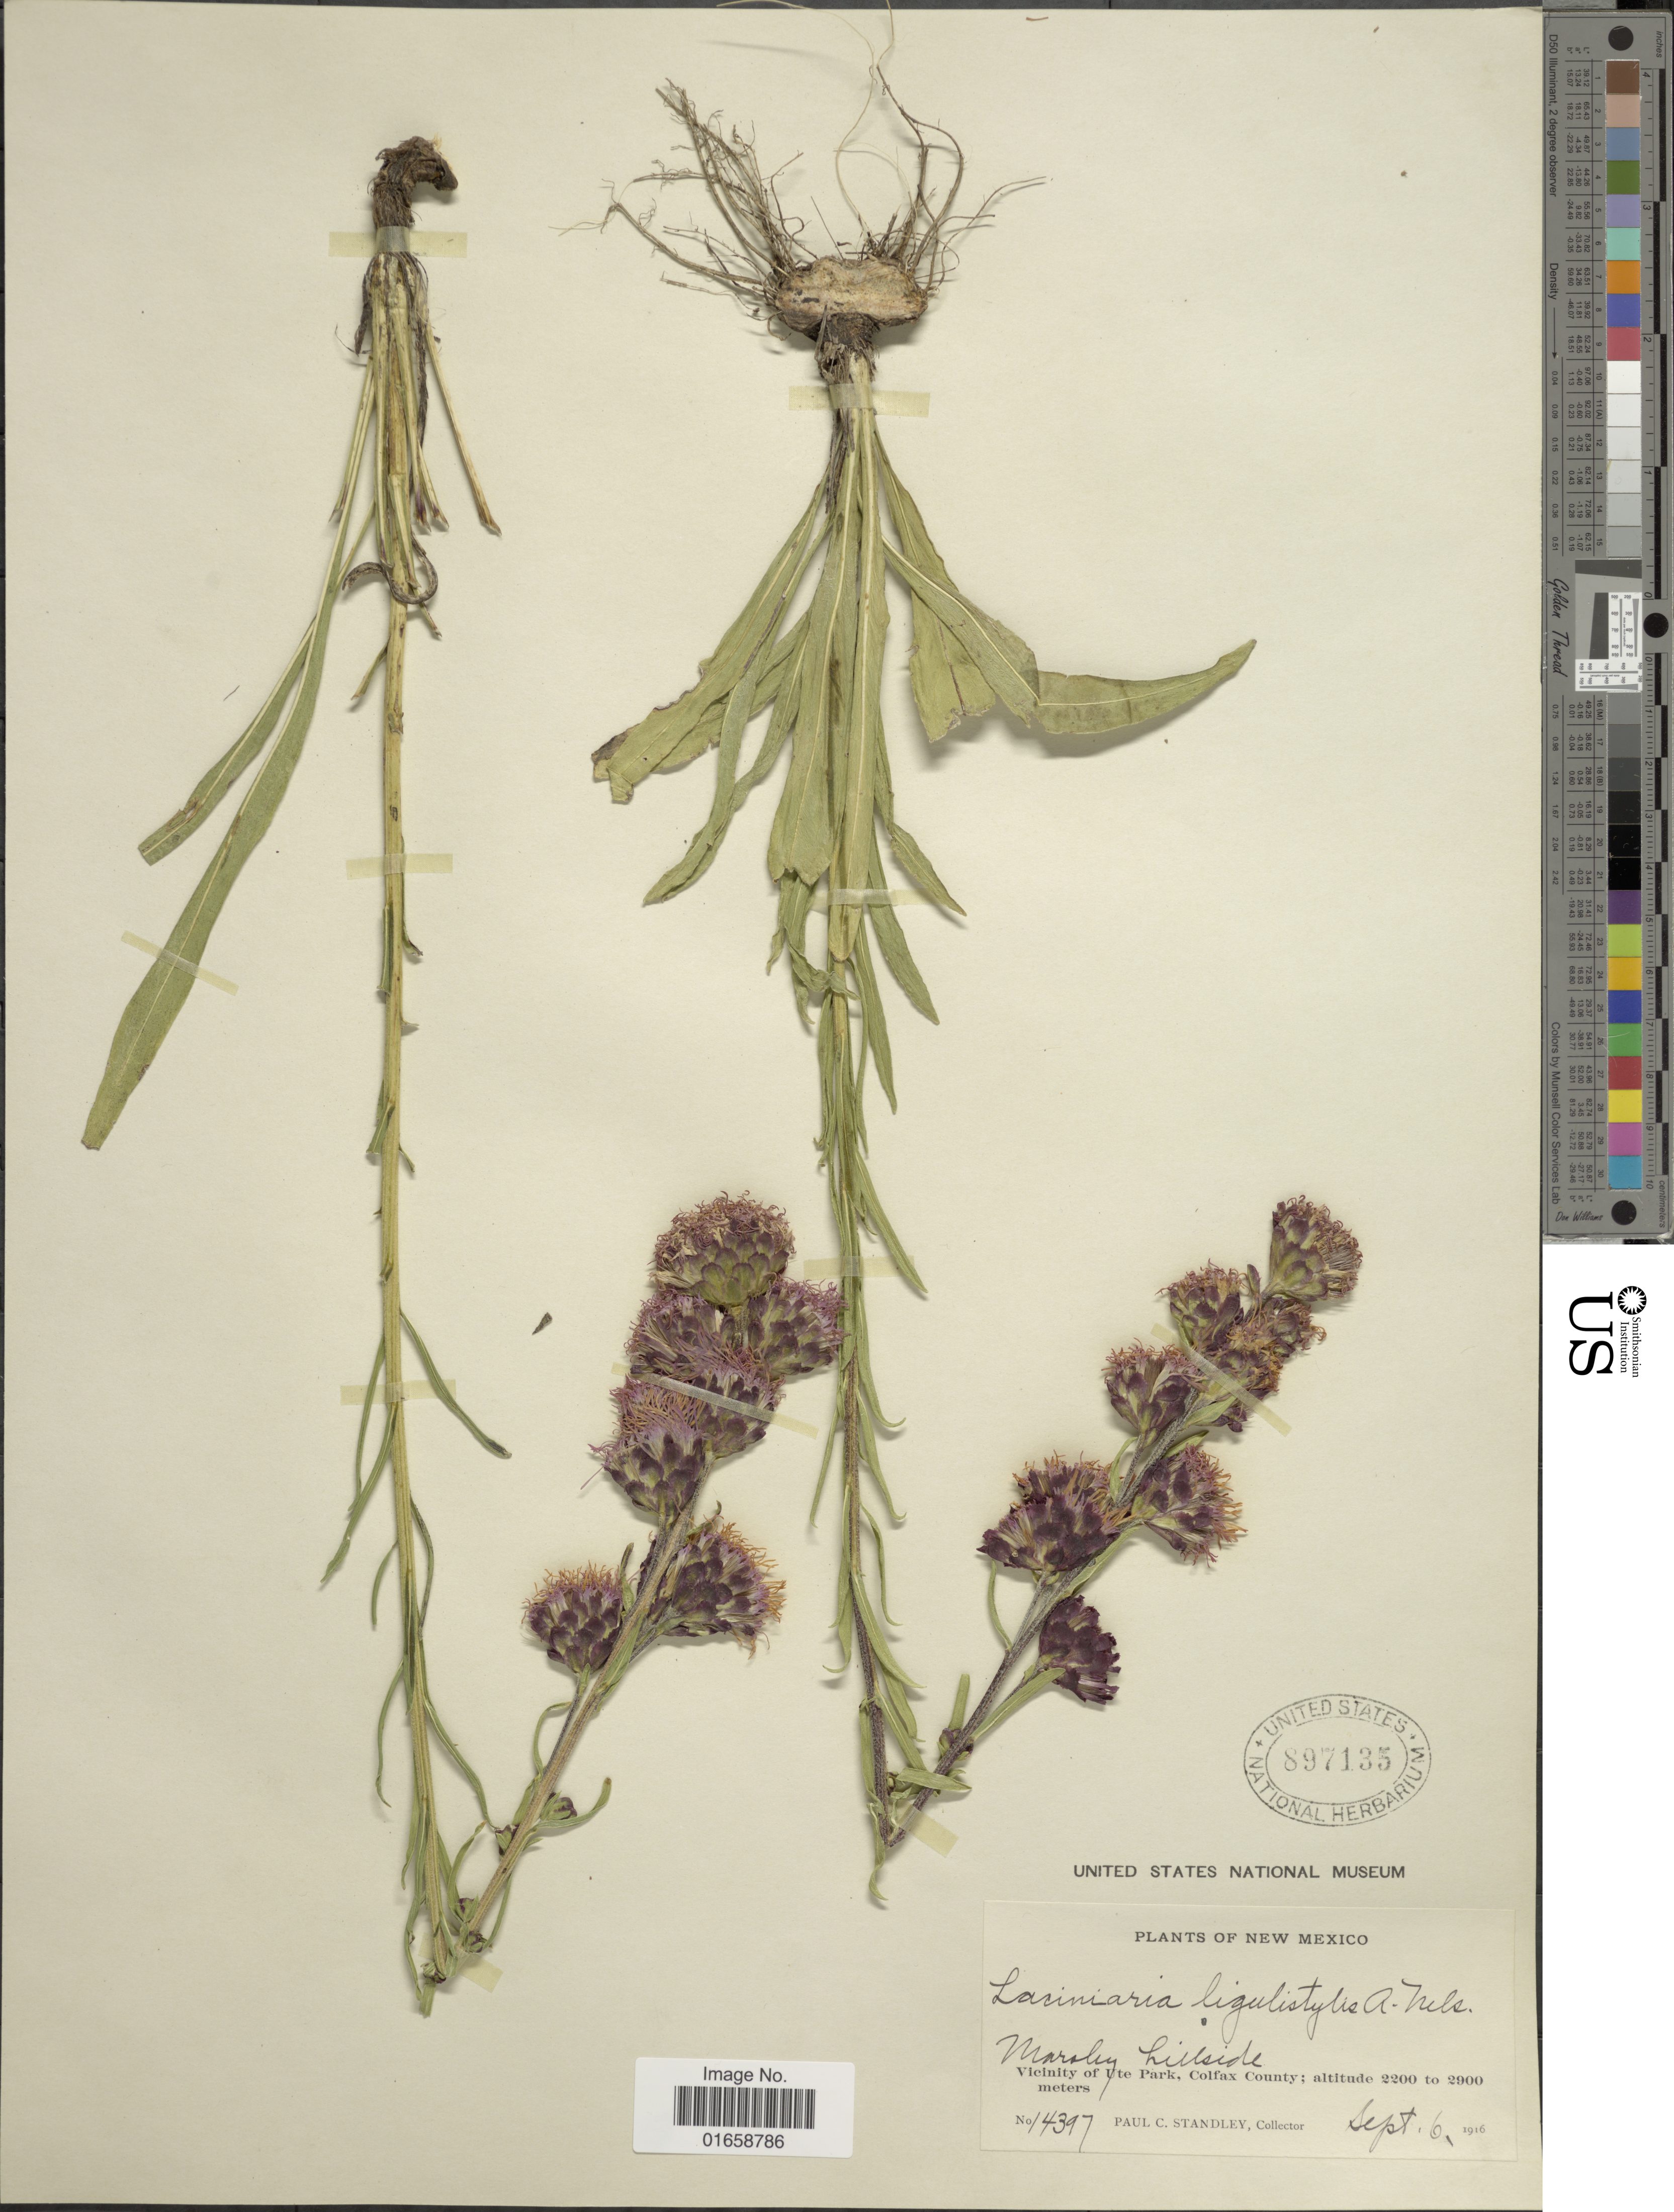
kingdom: Plantae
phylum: Tracheophyta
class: Magnoliopsida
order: Asterales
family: Asteraceae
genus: Liatris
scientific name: Liatris ligulistylis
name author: (A. Nelson) K. Schum.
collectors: P. C. Standley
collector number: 14397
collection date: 1916-09-06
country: United States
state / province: New Mexico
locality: Marshley hillside, Vicinity of Ute Park, Colfax County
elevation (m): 2200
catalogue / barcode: US 897135